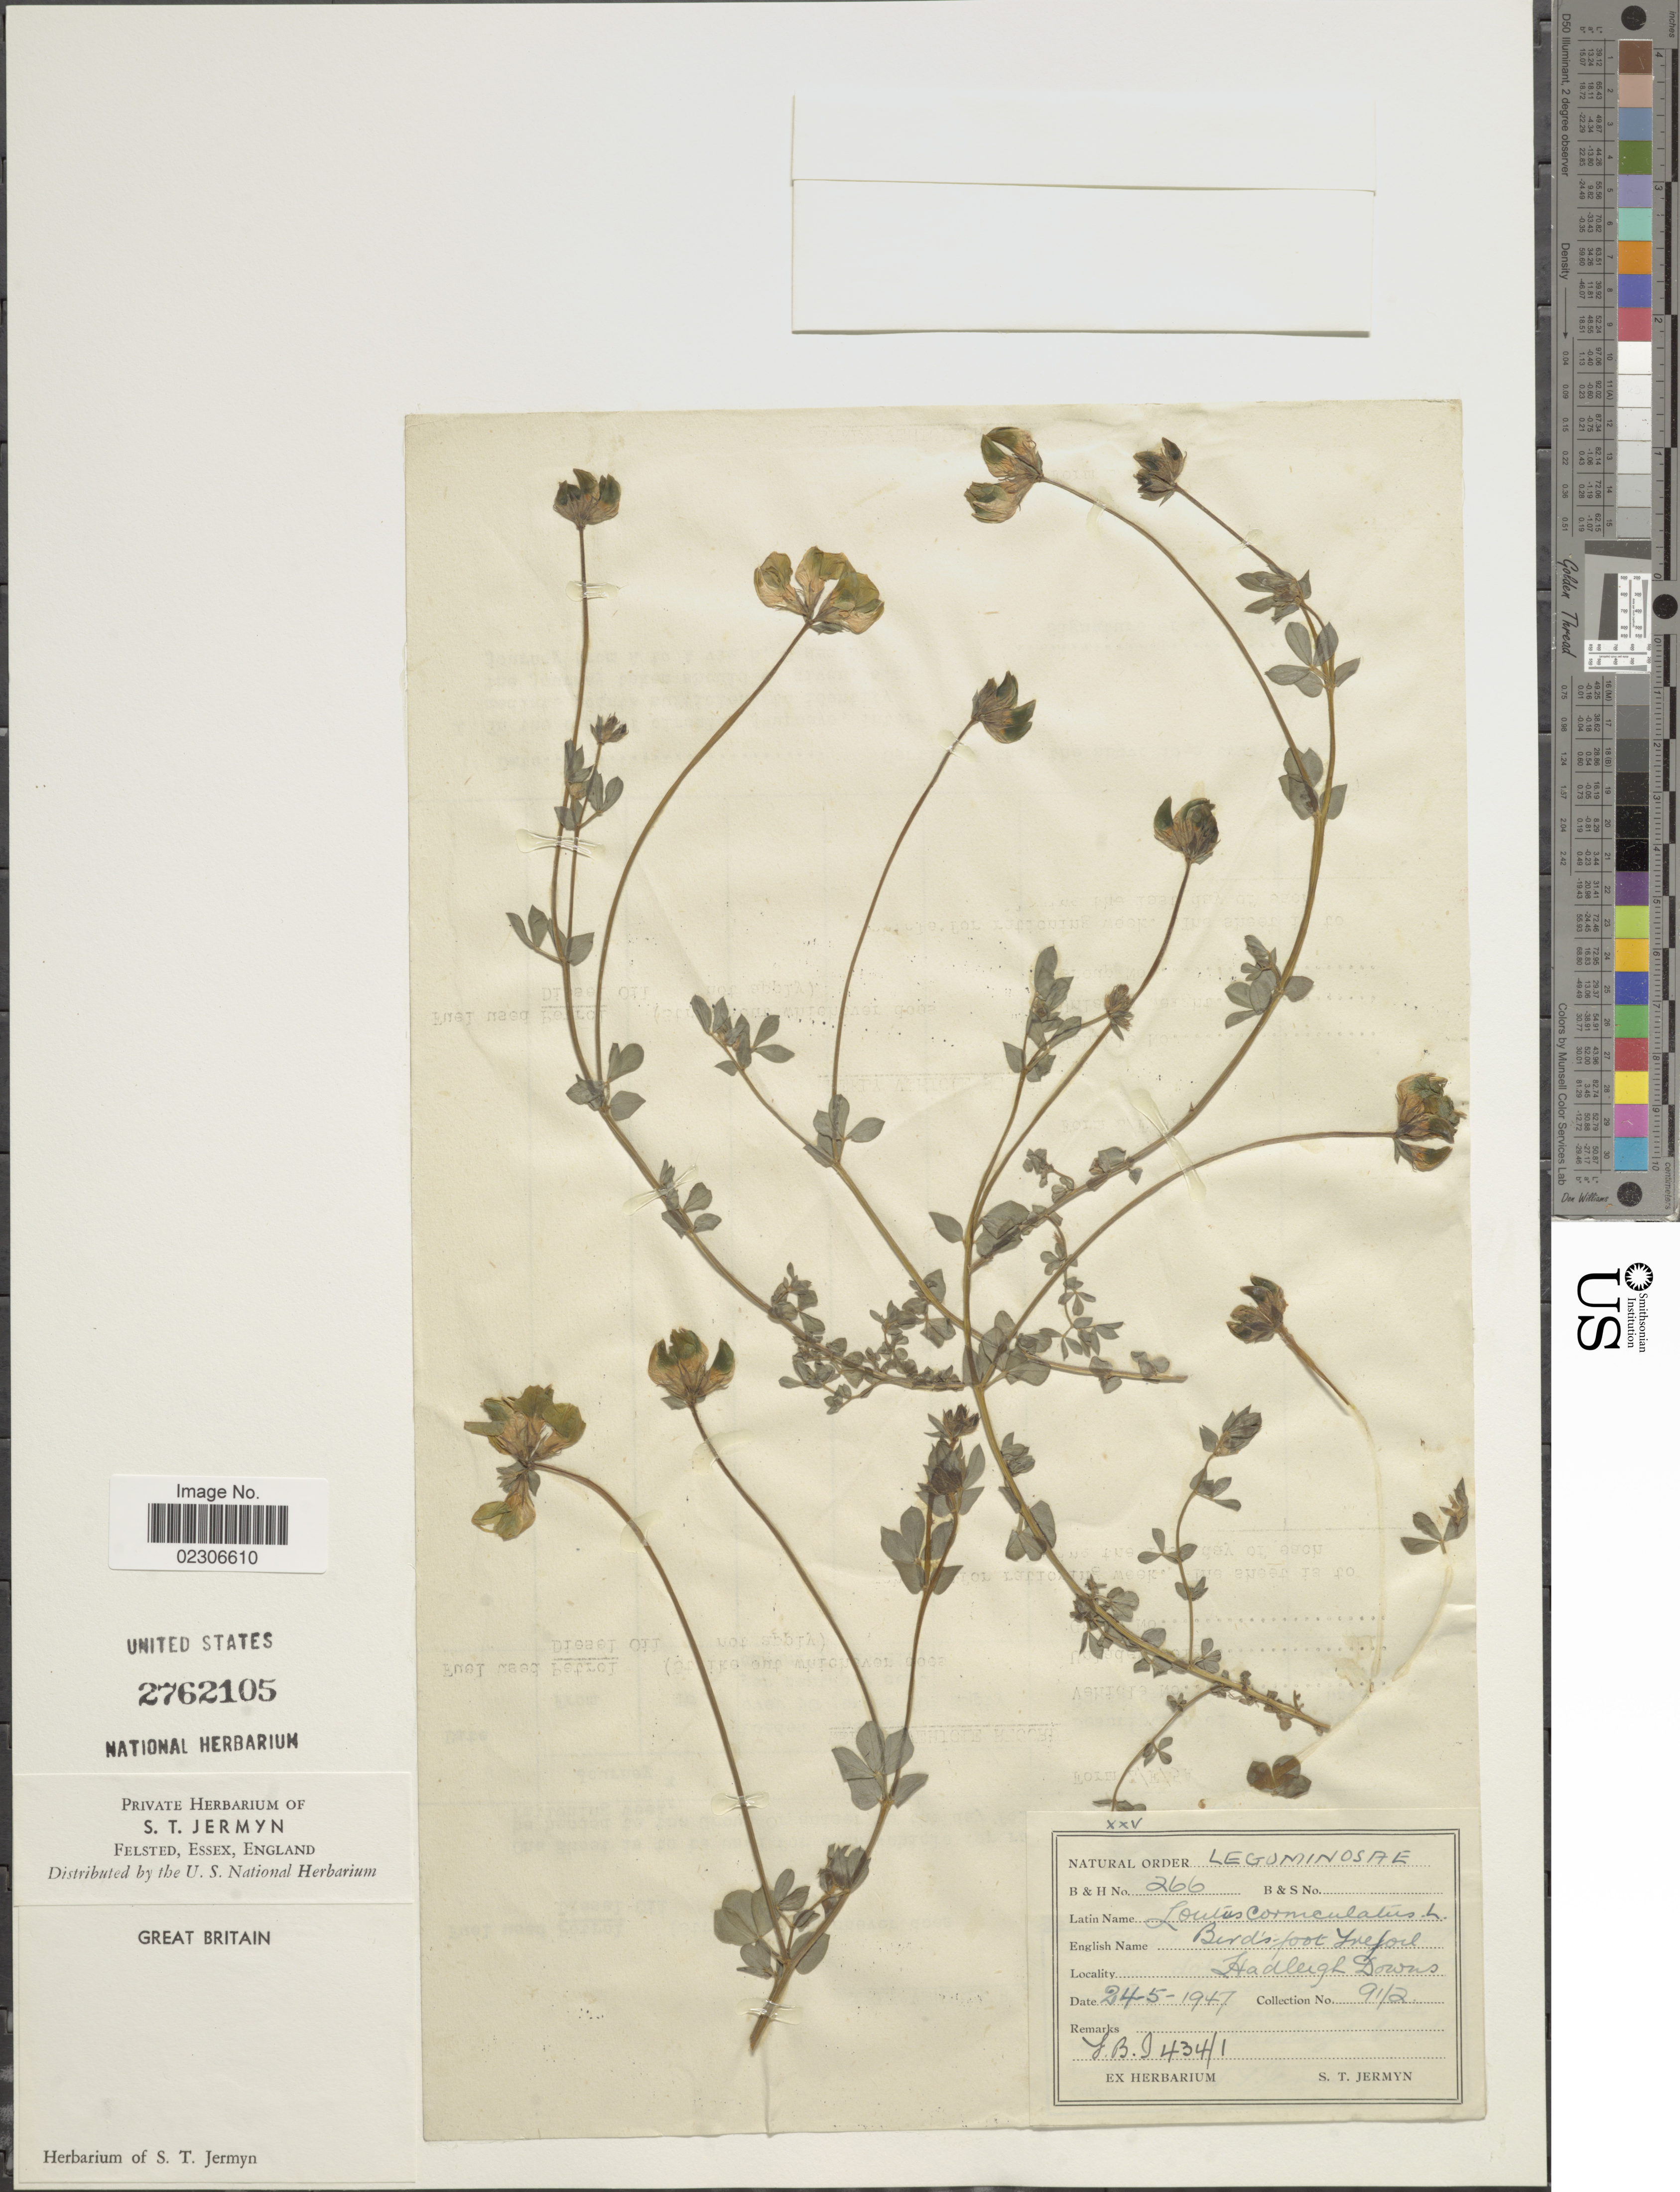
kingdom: Plantae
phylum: Tracheophyta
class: Magnoliopsida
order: Fabales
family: Fabaceae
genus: Lotus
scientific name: Lotus corniculatus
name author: L.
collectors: ex herb. S. T. Jermyn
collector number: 266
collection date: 1947-05-24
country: United Kingdom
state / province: England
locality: Great Britain. Hadleigh Downs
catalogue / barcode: US 2762105